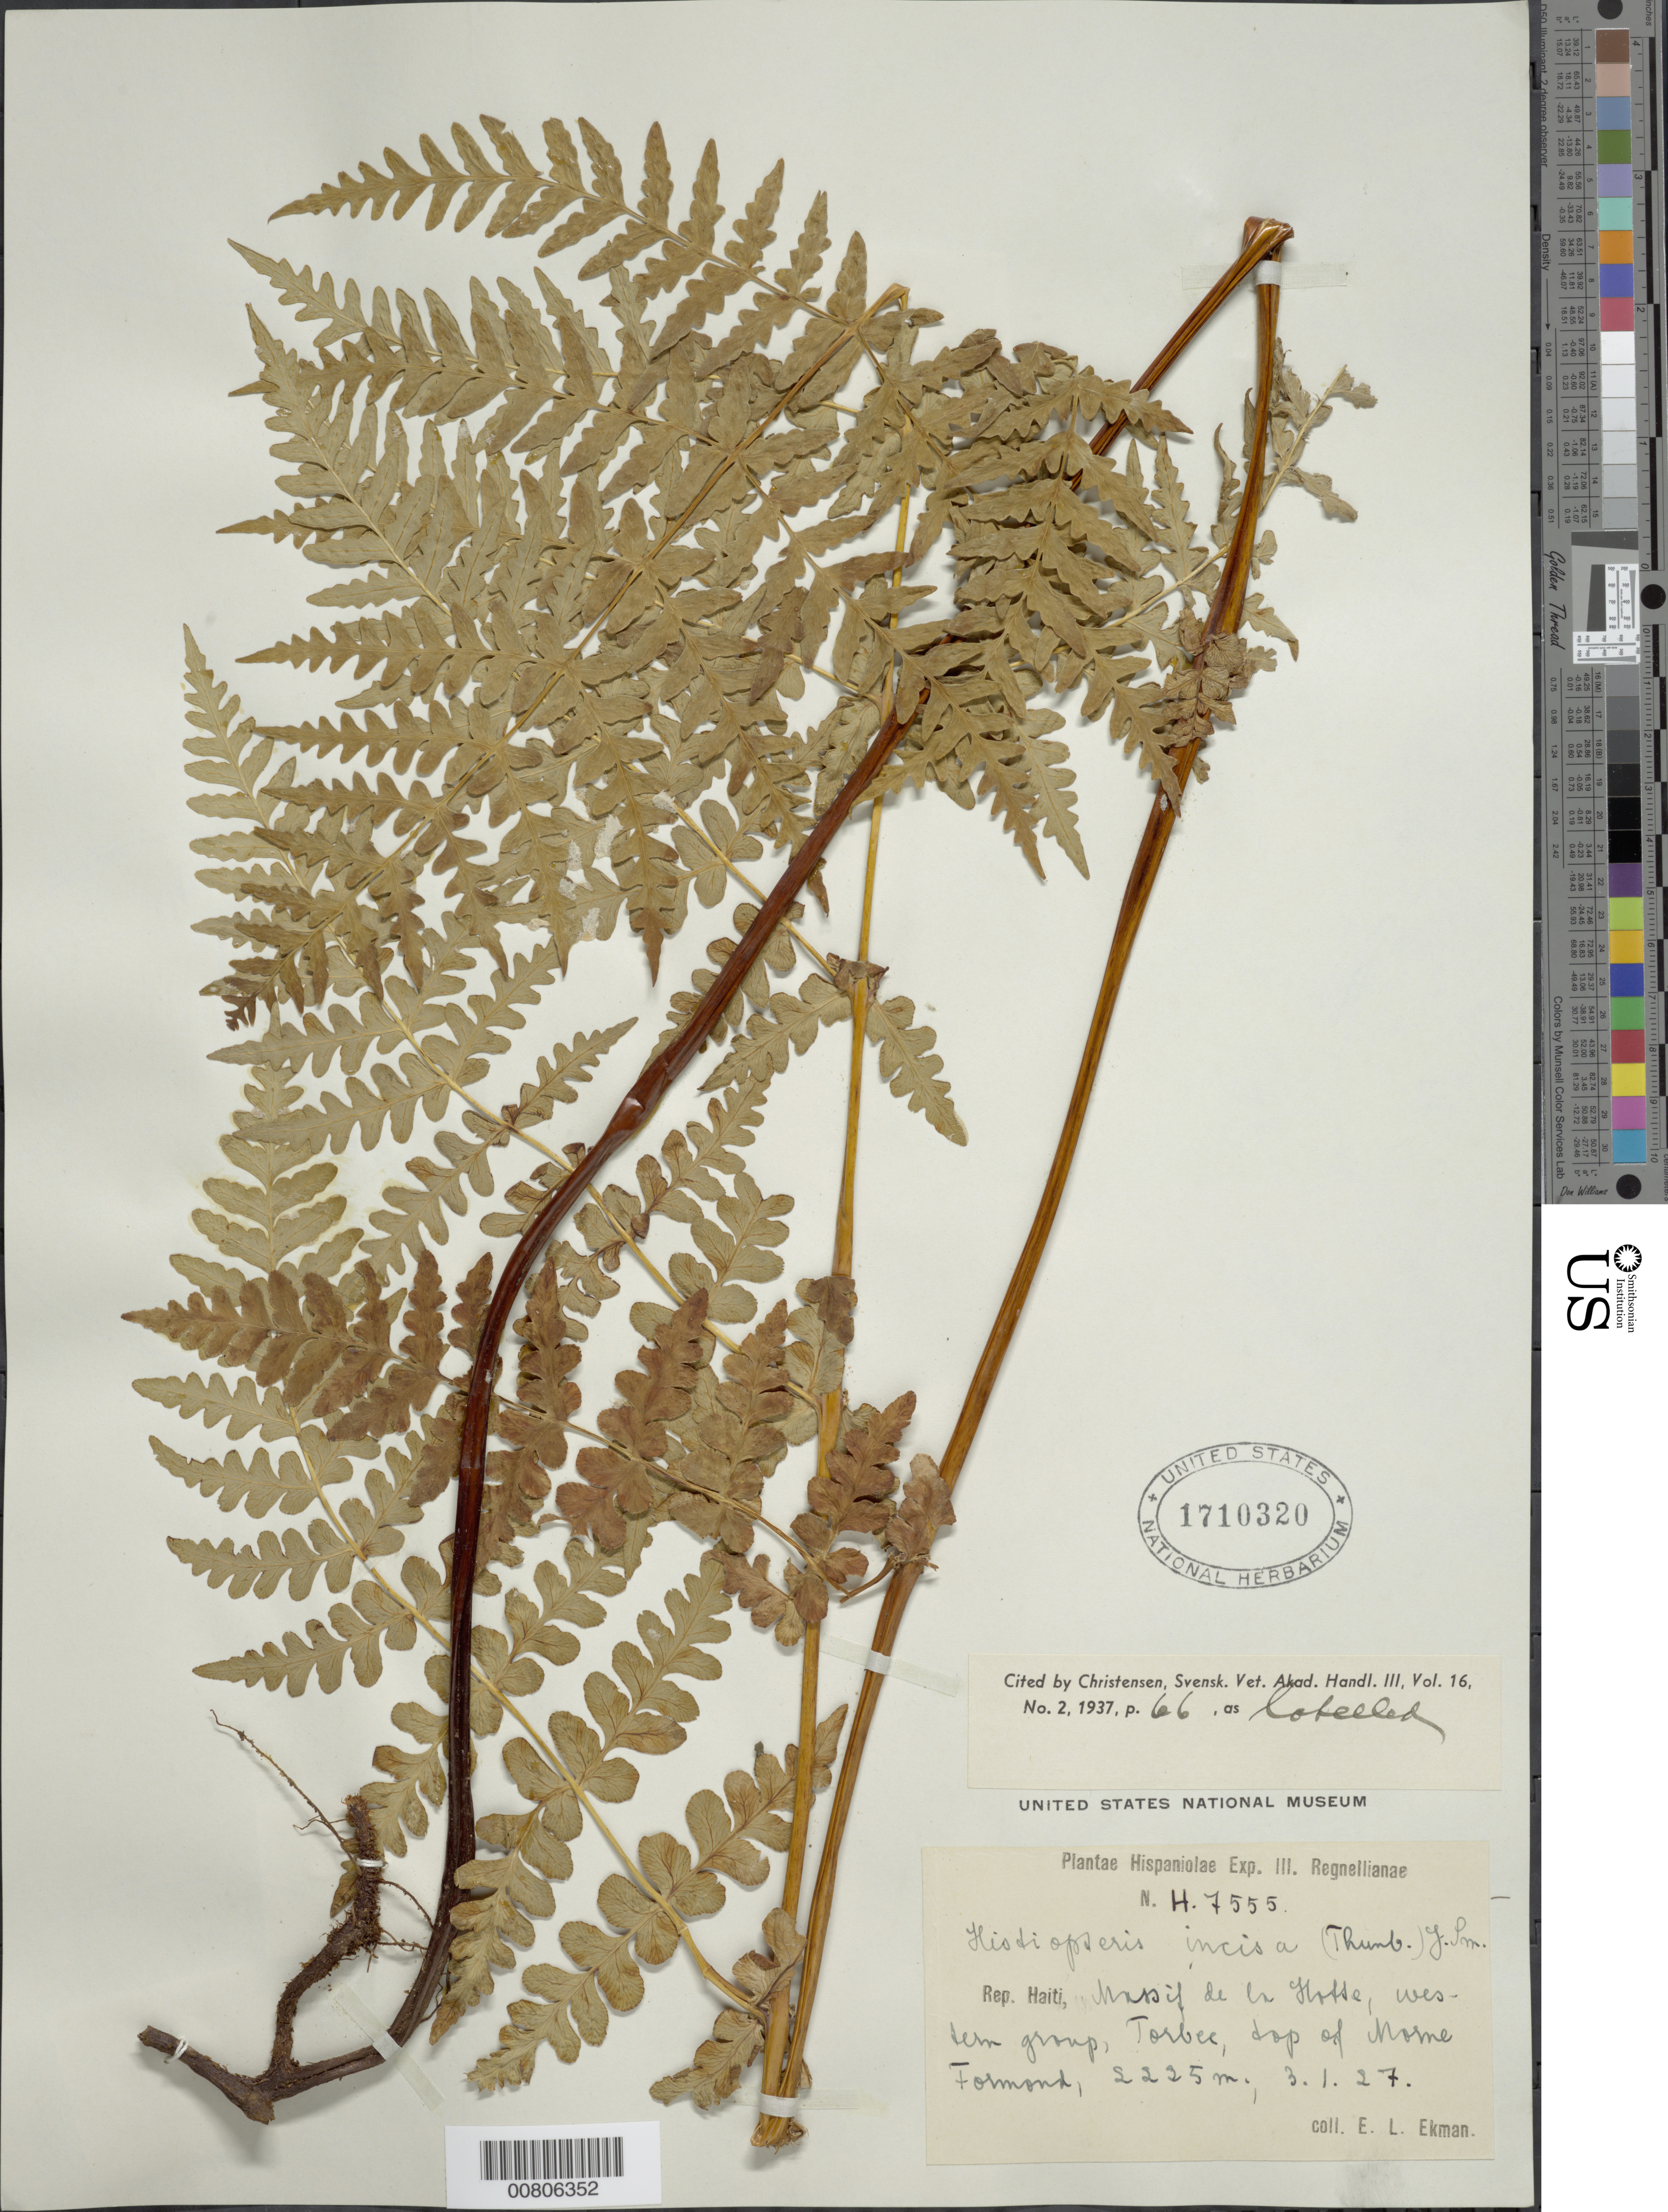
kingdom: Plantae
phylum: Tracheophyta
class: Polypodiopsida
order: Polypodiales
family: Dennstaedtiaceae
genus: Histiopteris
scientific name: Histiopteris incisa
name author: (Thunb.) J. Sm.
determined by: Christensen, C. F. A.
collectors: E. L. Ekman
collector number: H 7555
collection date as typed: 03 Jan 1927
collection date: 1927-01-03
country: Haiti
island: Hispaniola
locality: Massif de la Hotte, western group, Torbec, top of Morne Formont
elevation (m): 2225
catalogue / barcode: US 1710320